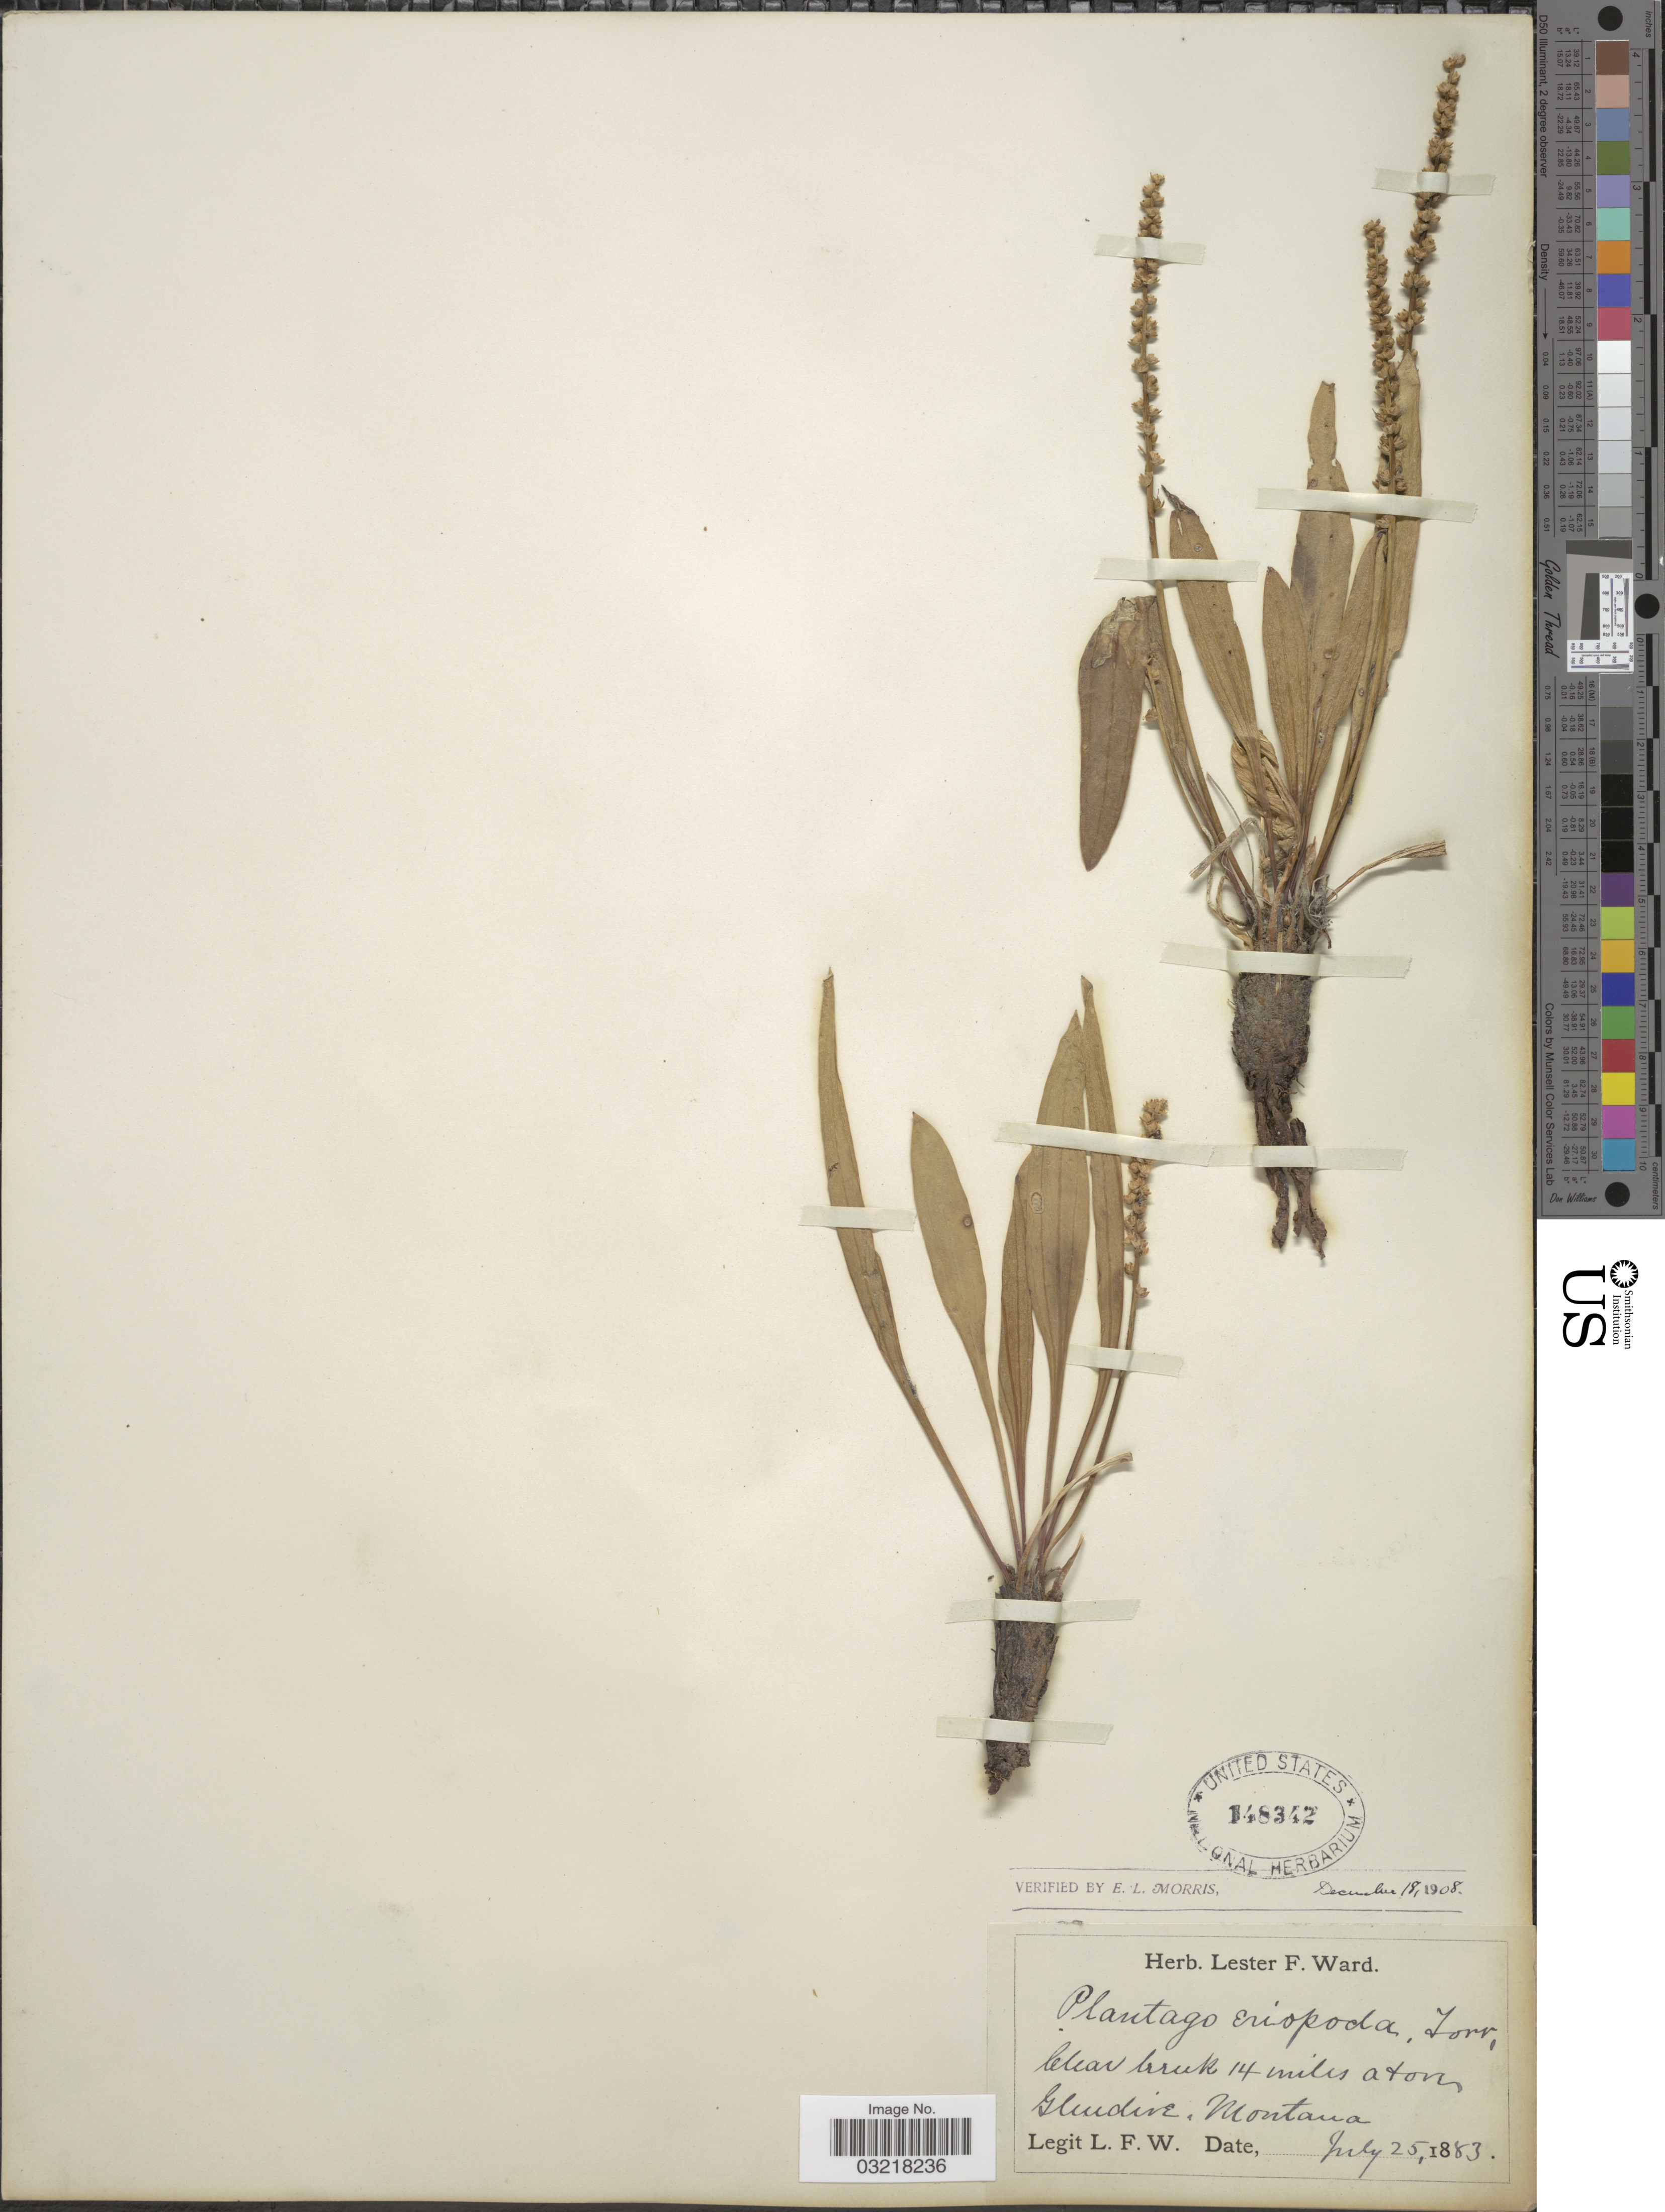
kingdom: Plantae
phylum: Tracheophyta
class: Magnoliopsida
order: Lamiales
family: Plantaginaceae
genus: Plantago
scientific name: Plantago eriopoda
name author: Torr.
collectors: L. F. Ward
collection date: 1883-07-25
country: United States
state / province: Montana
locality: Clear Creek 14 miles above Glendive.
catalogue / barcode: US 148342